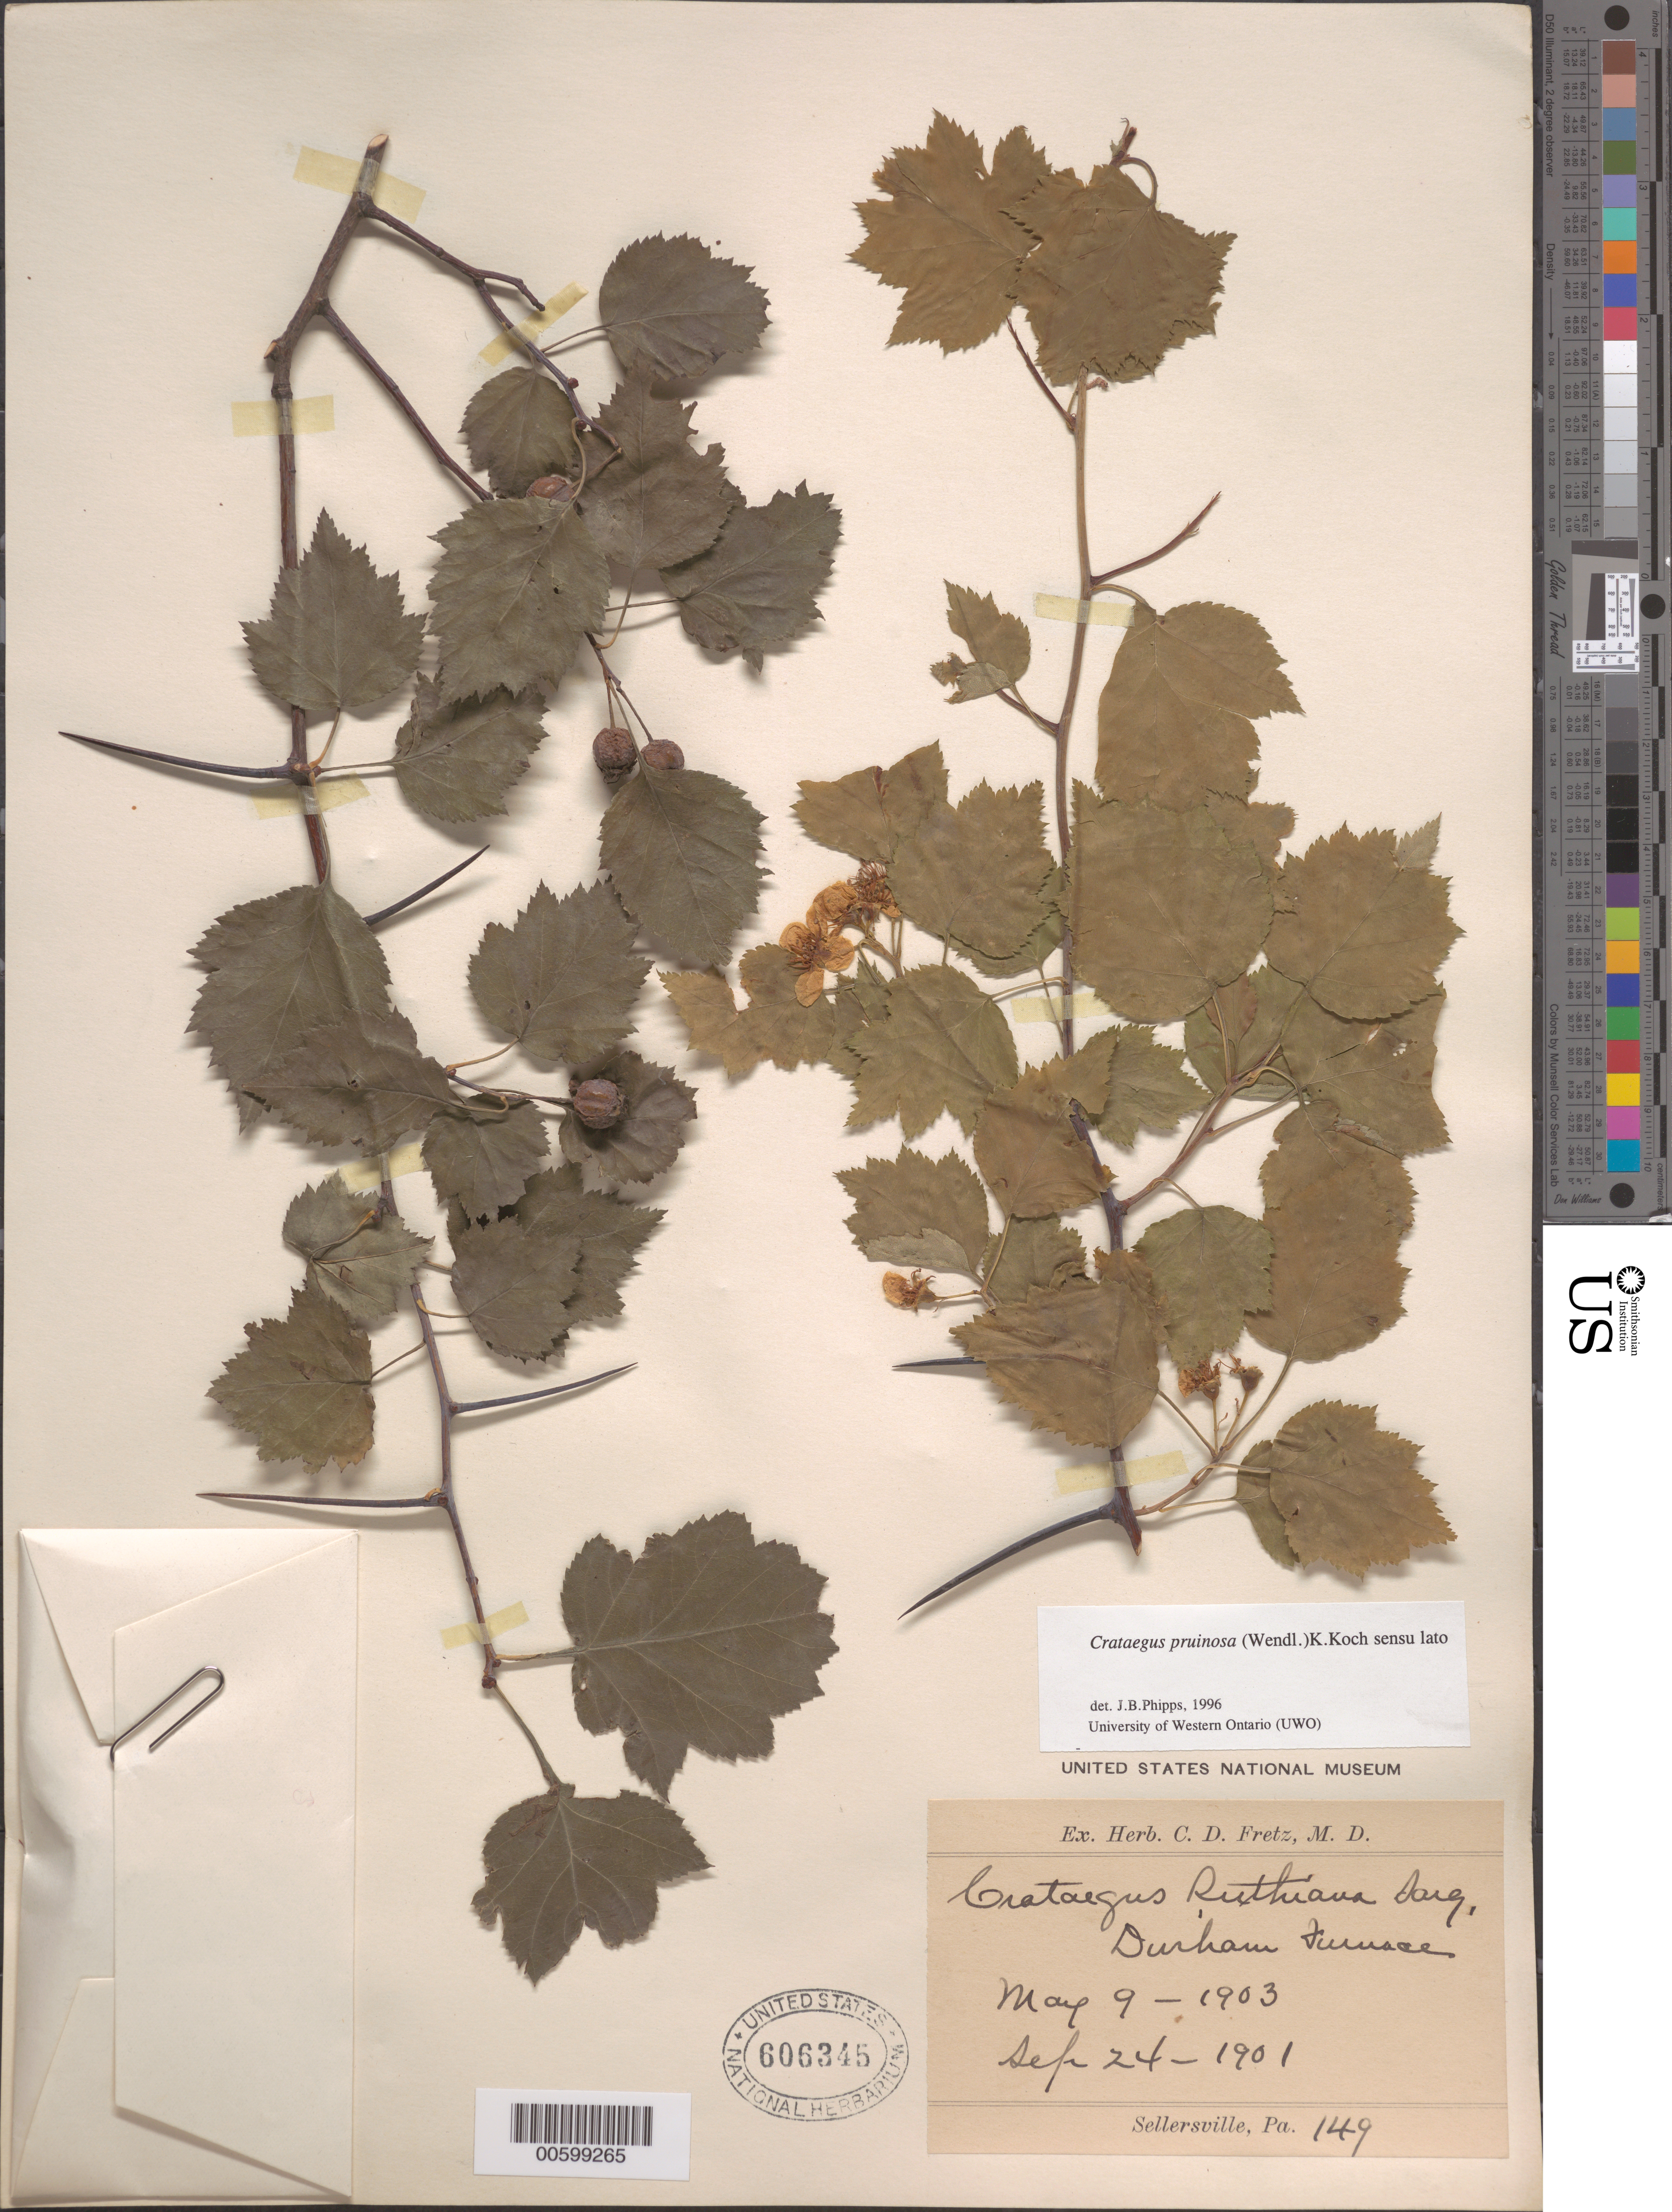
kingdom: Plantae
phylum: Tracheophyta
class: Magnoliopsida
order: Rosales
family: Rosaceae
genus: Crataegus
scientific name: Crataegus pruinosa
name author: (H.L. Wendl.) K. Koch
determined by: Phipps, James B., (UWO), University of Western Ontario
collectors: C. D. Fretz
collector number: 149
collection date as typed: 24 Sep 1901 and 09 May 1903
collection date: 1901-09-24,1903-05-09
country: United States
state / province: Pennsylvania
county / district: Bucks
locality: Durham Furnace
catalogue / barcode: US 606345